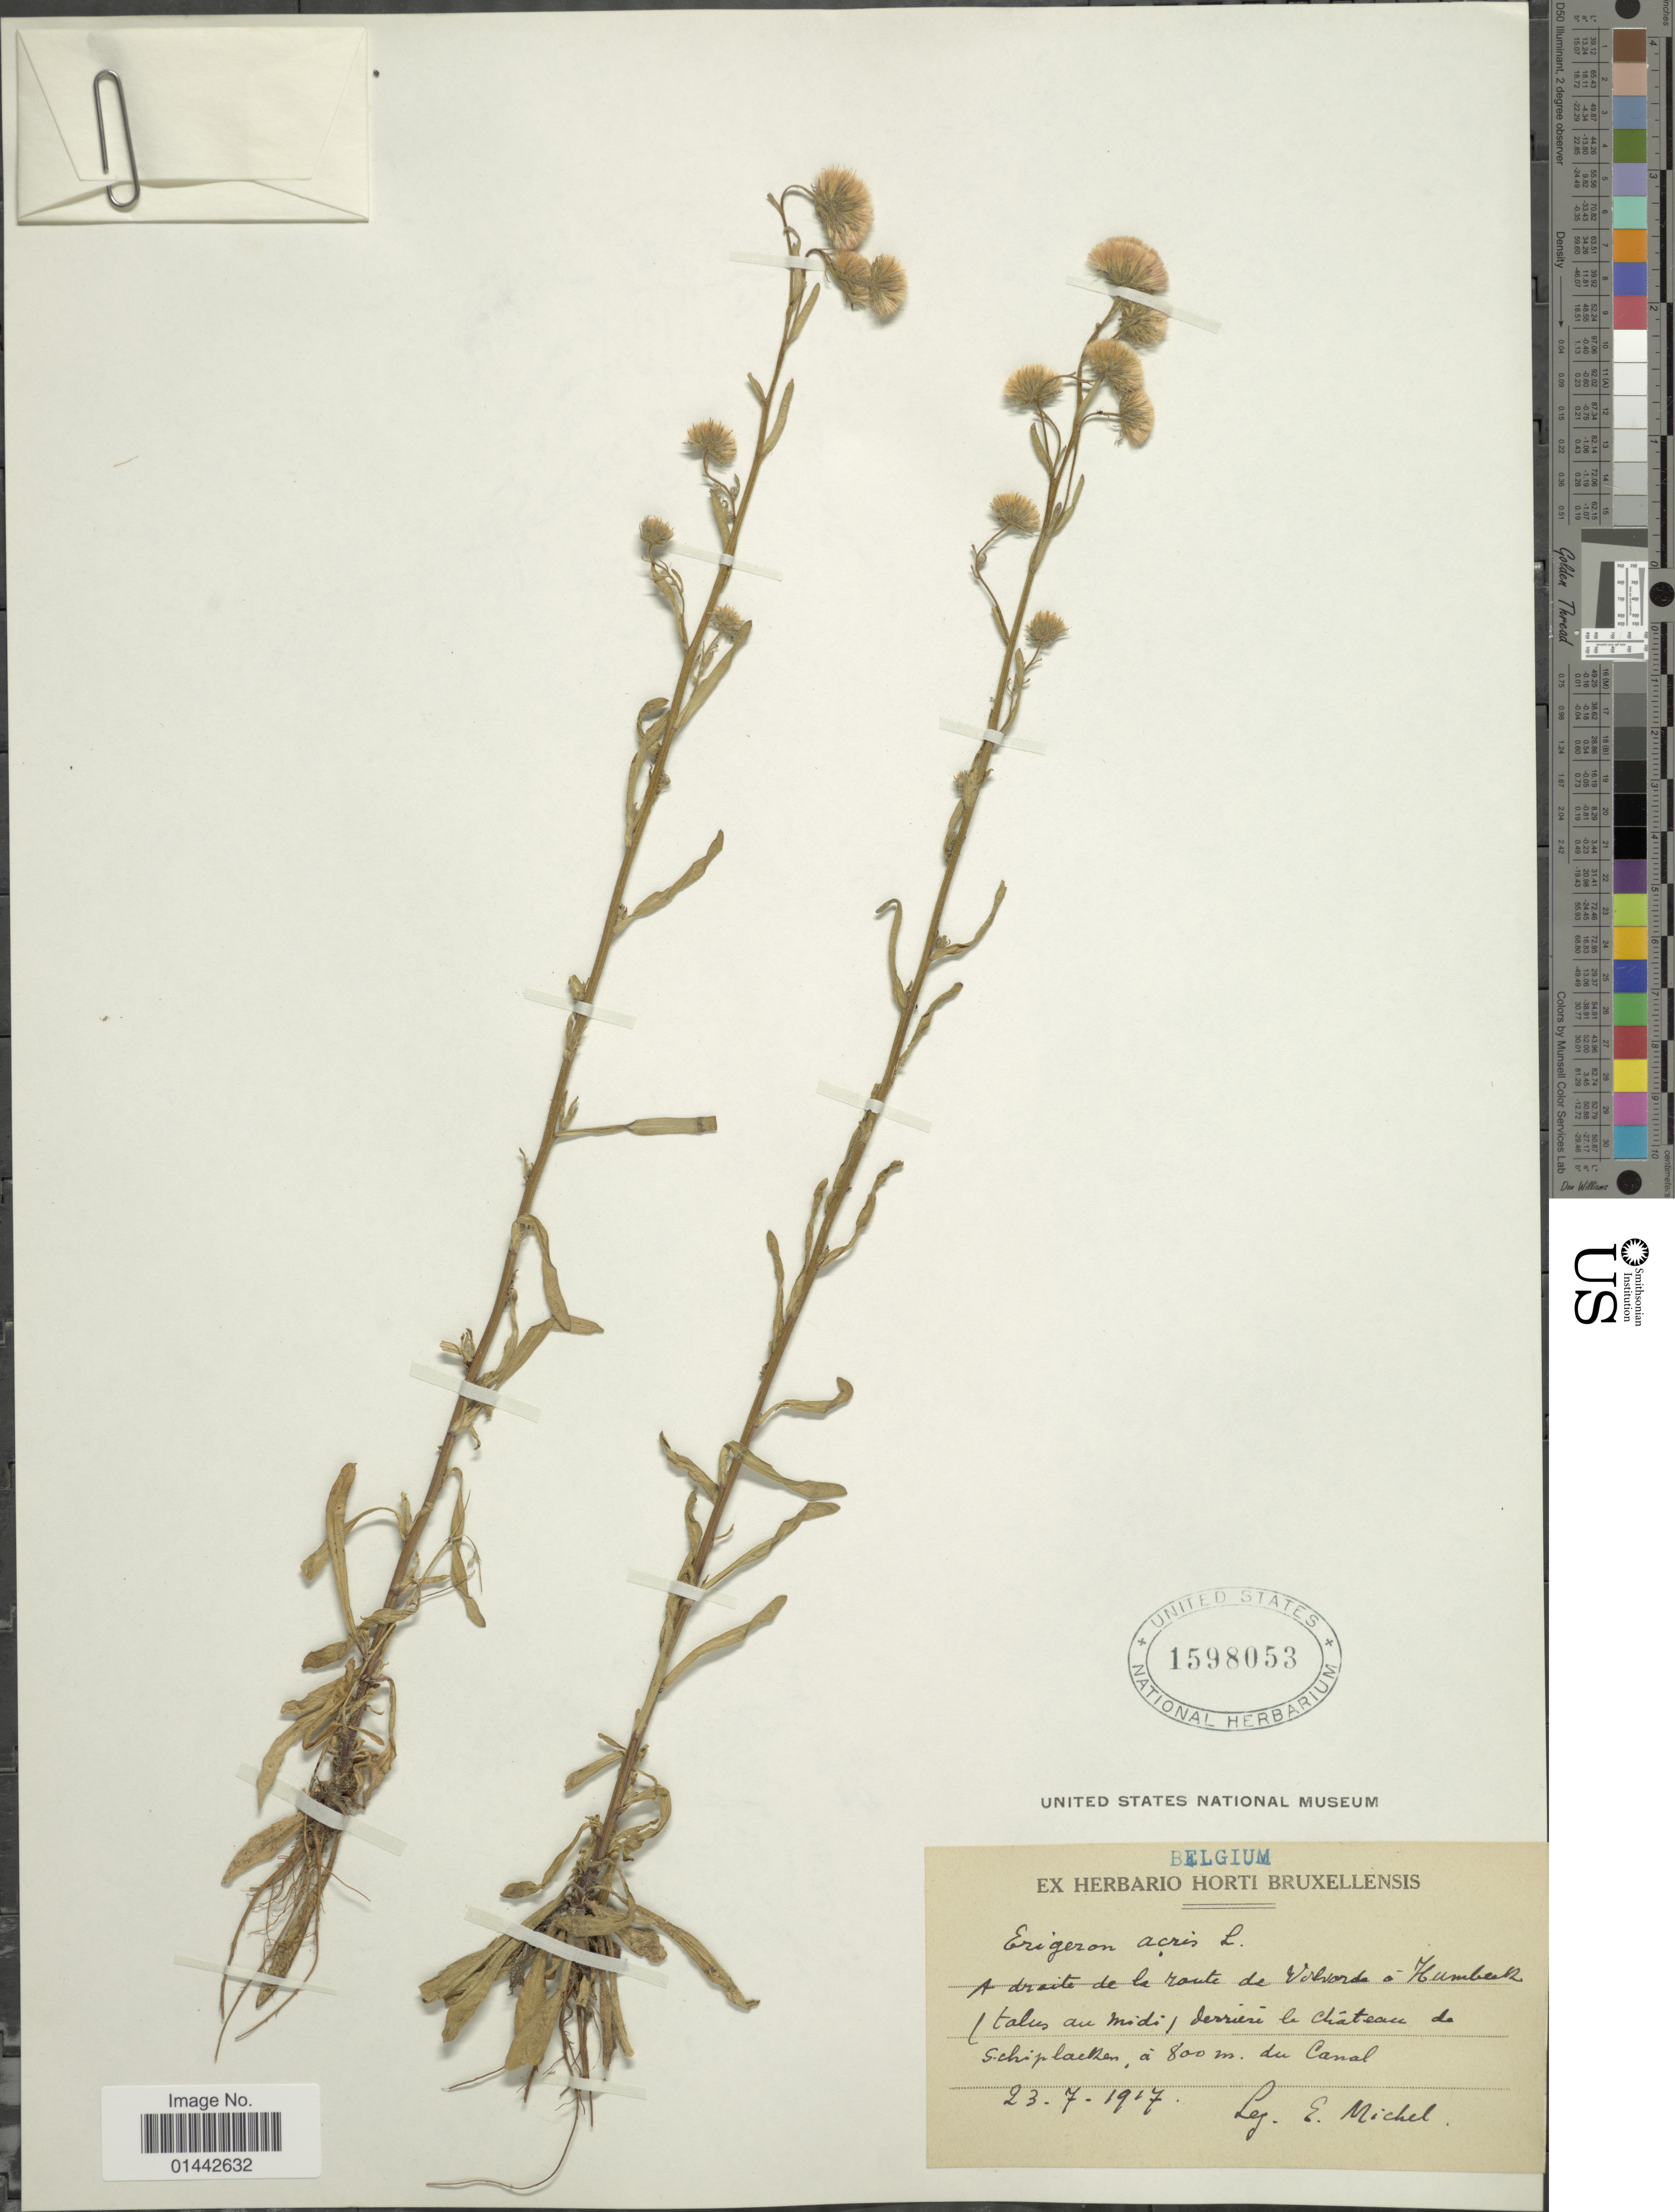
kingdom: Plantae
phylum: Tracheophyta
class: Magnoliopsida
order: Asterales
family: Asteraceae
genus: Erigeron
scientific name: Erigeron acris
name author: L.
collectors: E. Michel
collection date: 1917-07-23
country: Belgium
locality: Derriere la Chateau da Schiplacken, du Canal.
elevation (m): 800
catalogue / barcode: US 1598053